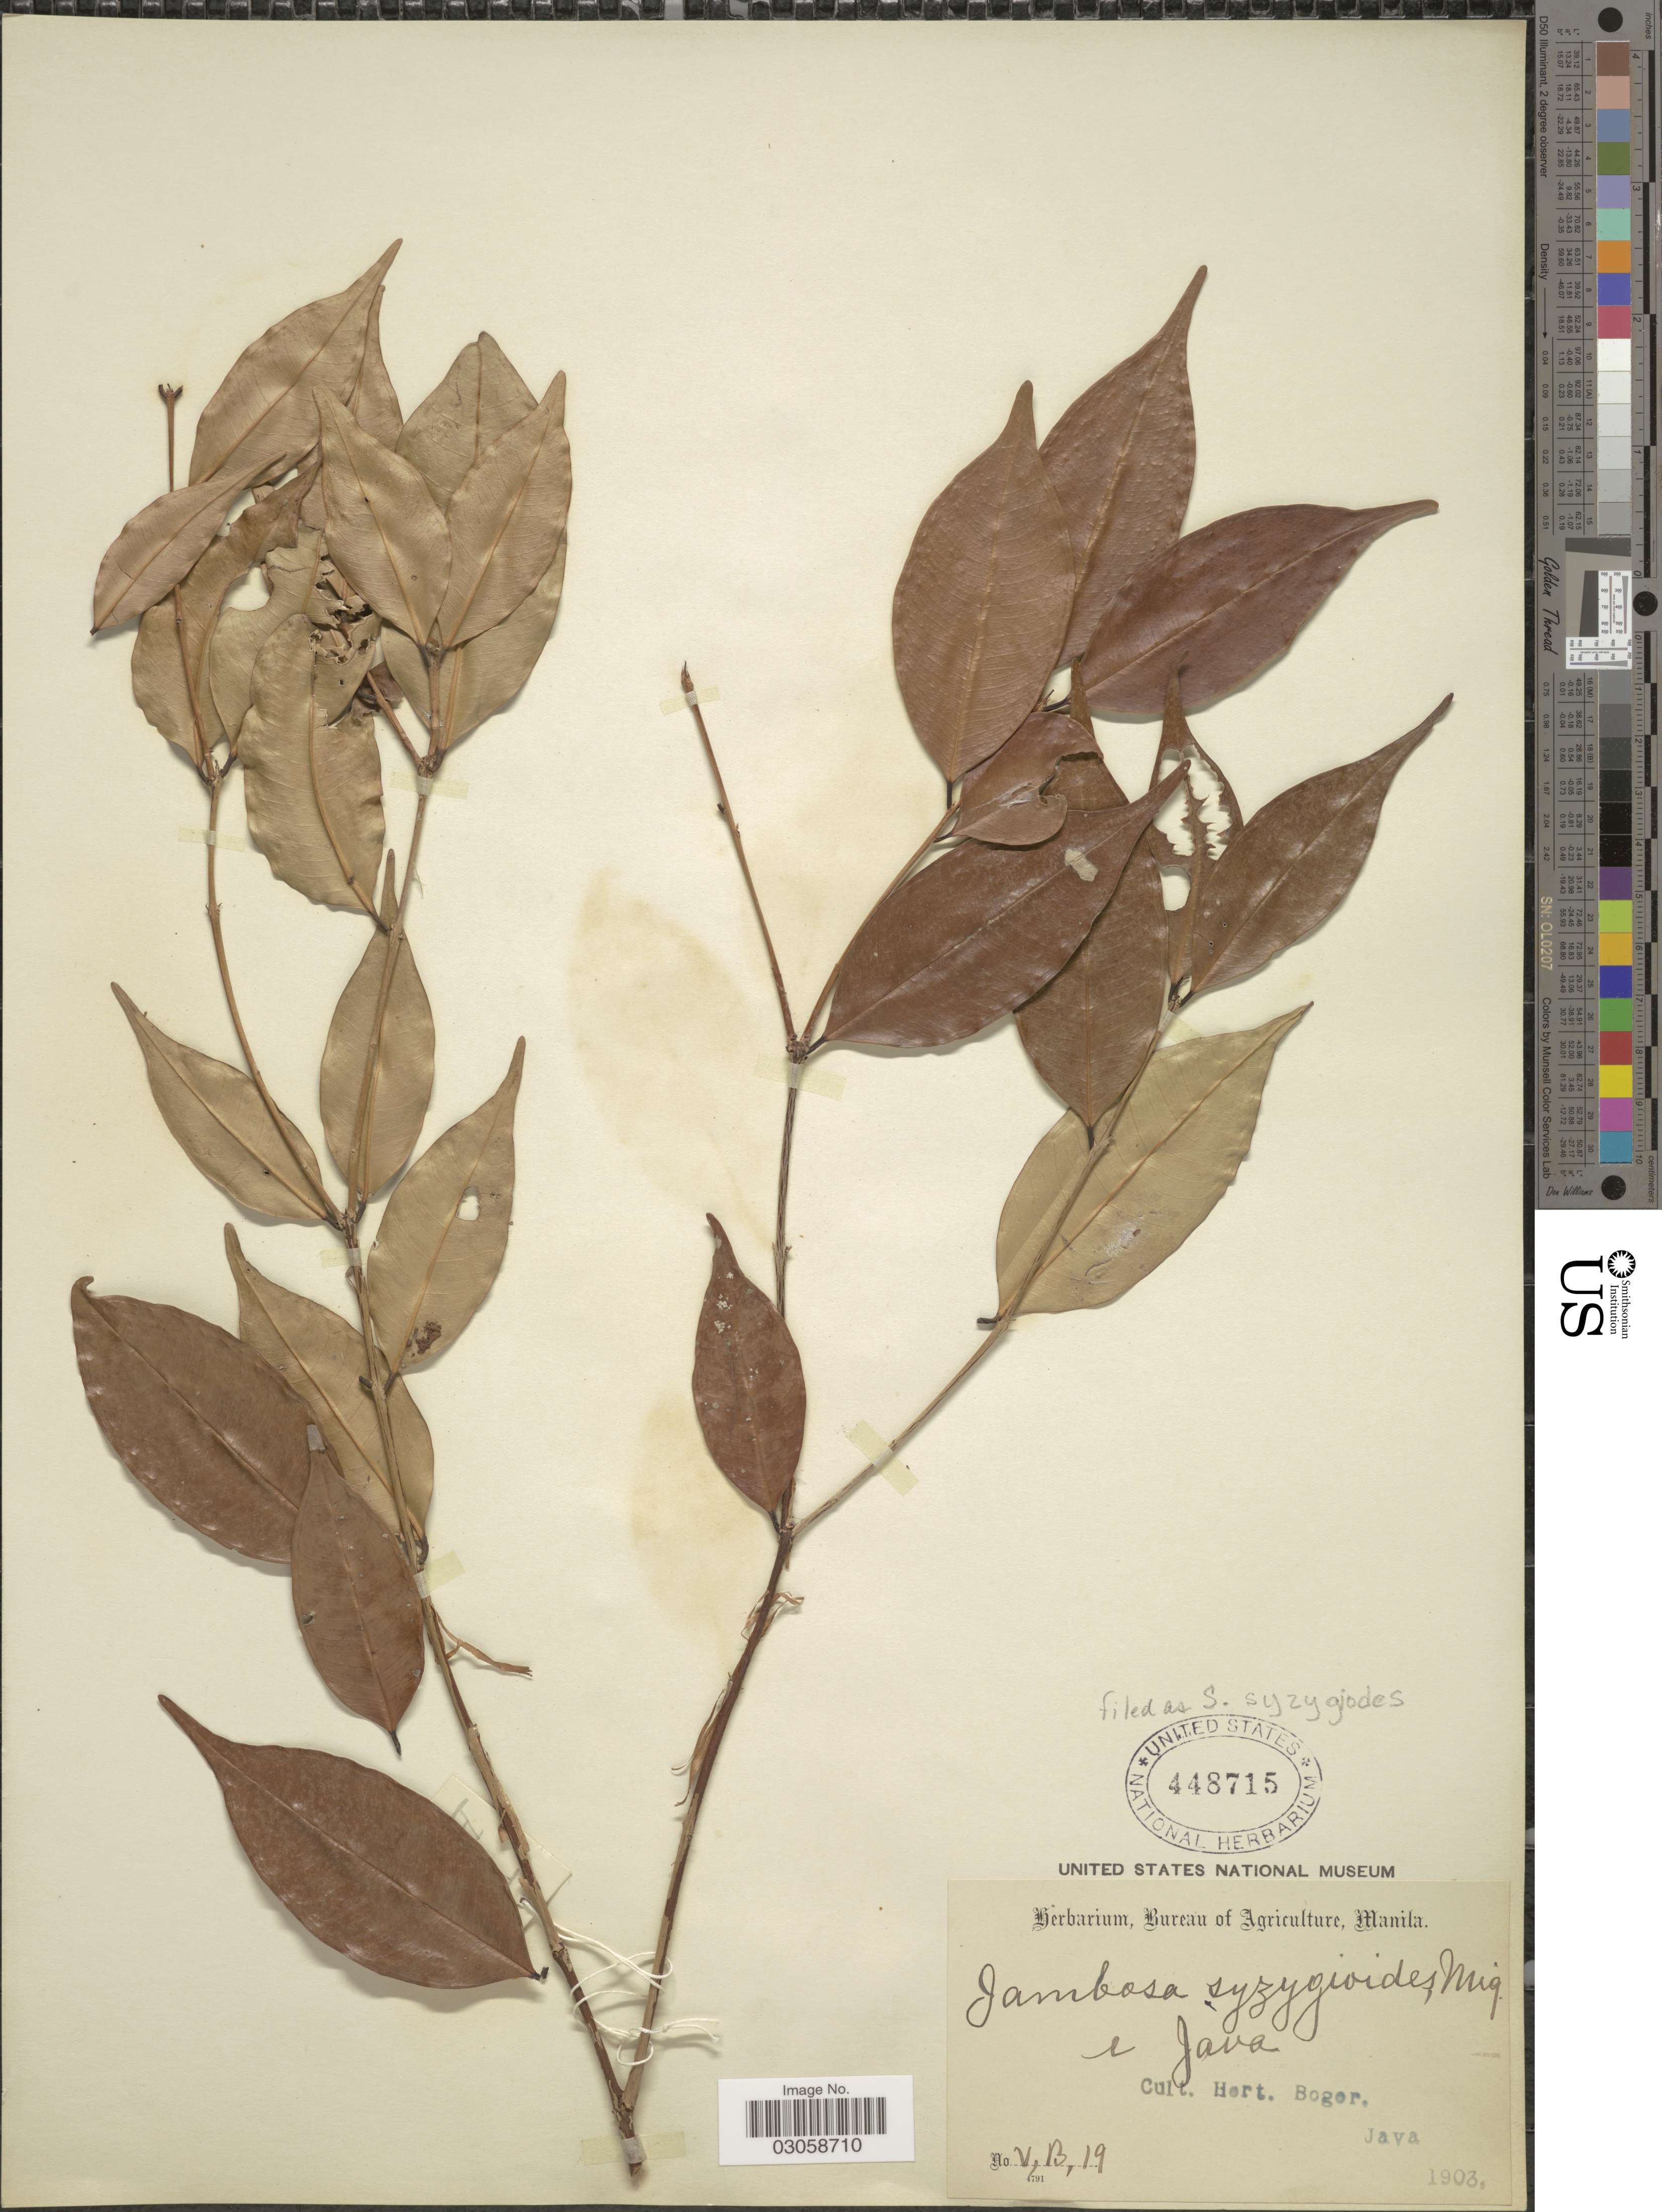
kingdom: Plantae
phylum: Tracheophyta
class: Magnoliopsida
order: Myrtales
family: Myrtaceae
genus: Syzygium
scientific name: Syzygium syzygioides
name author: (Miq.) Merr. & L.M. Perry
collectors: Ex herb. Bureau of Agriculture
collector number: V.B.19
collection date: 1903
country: Indonesia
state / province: Java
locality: Cult. Hort. Bogor.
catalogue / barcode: US 448715